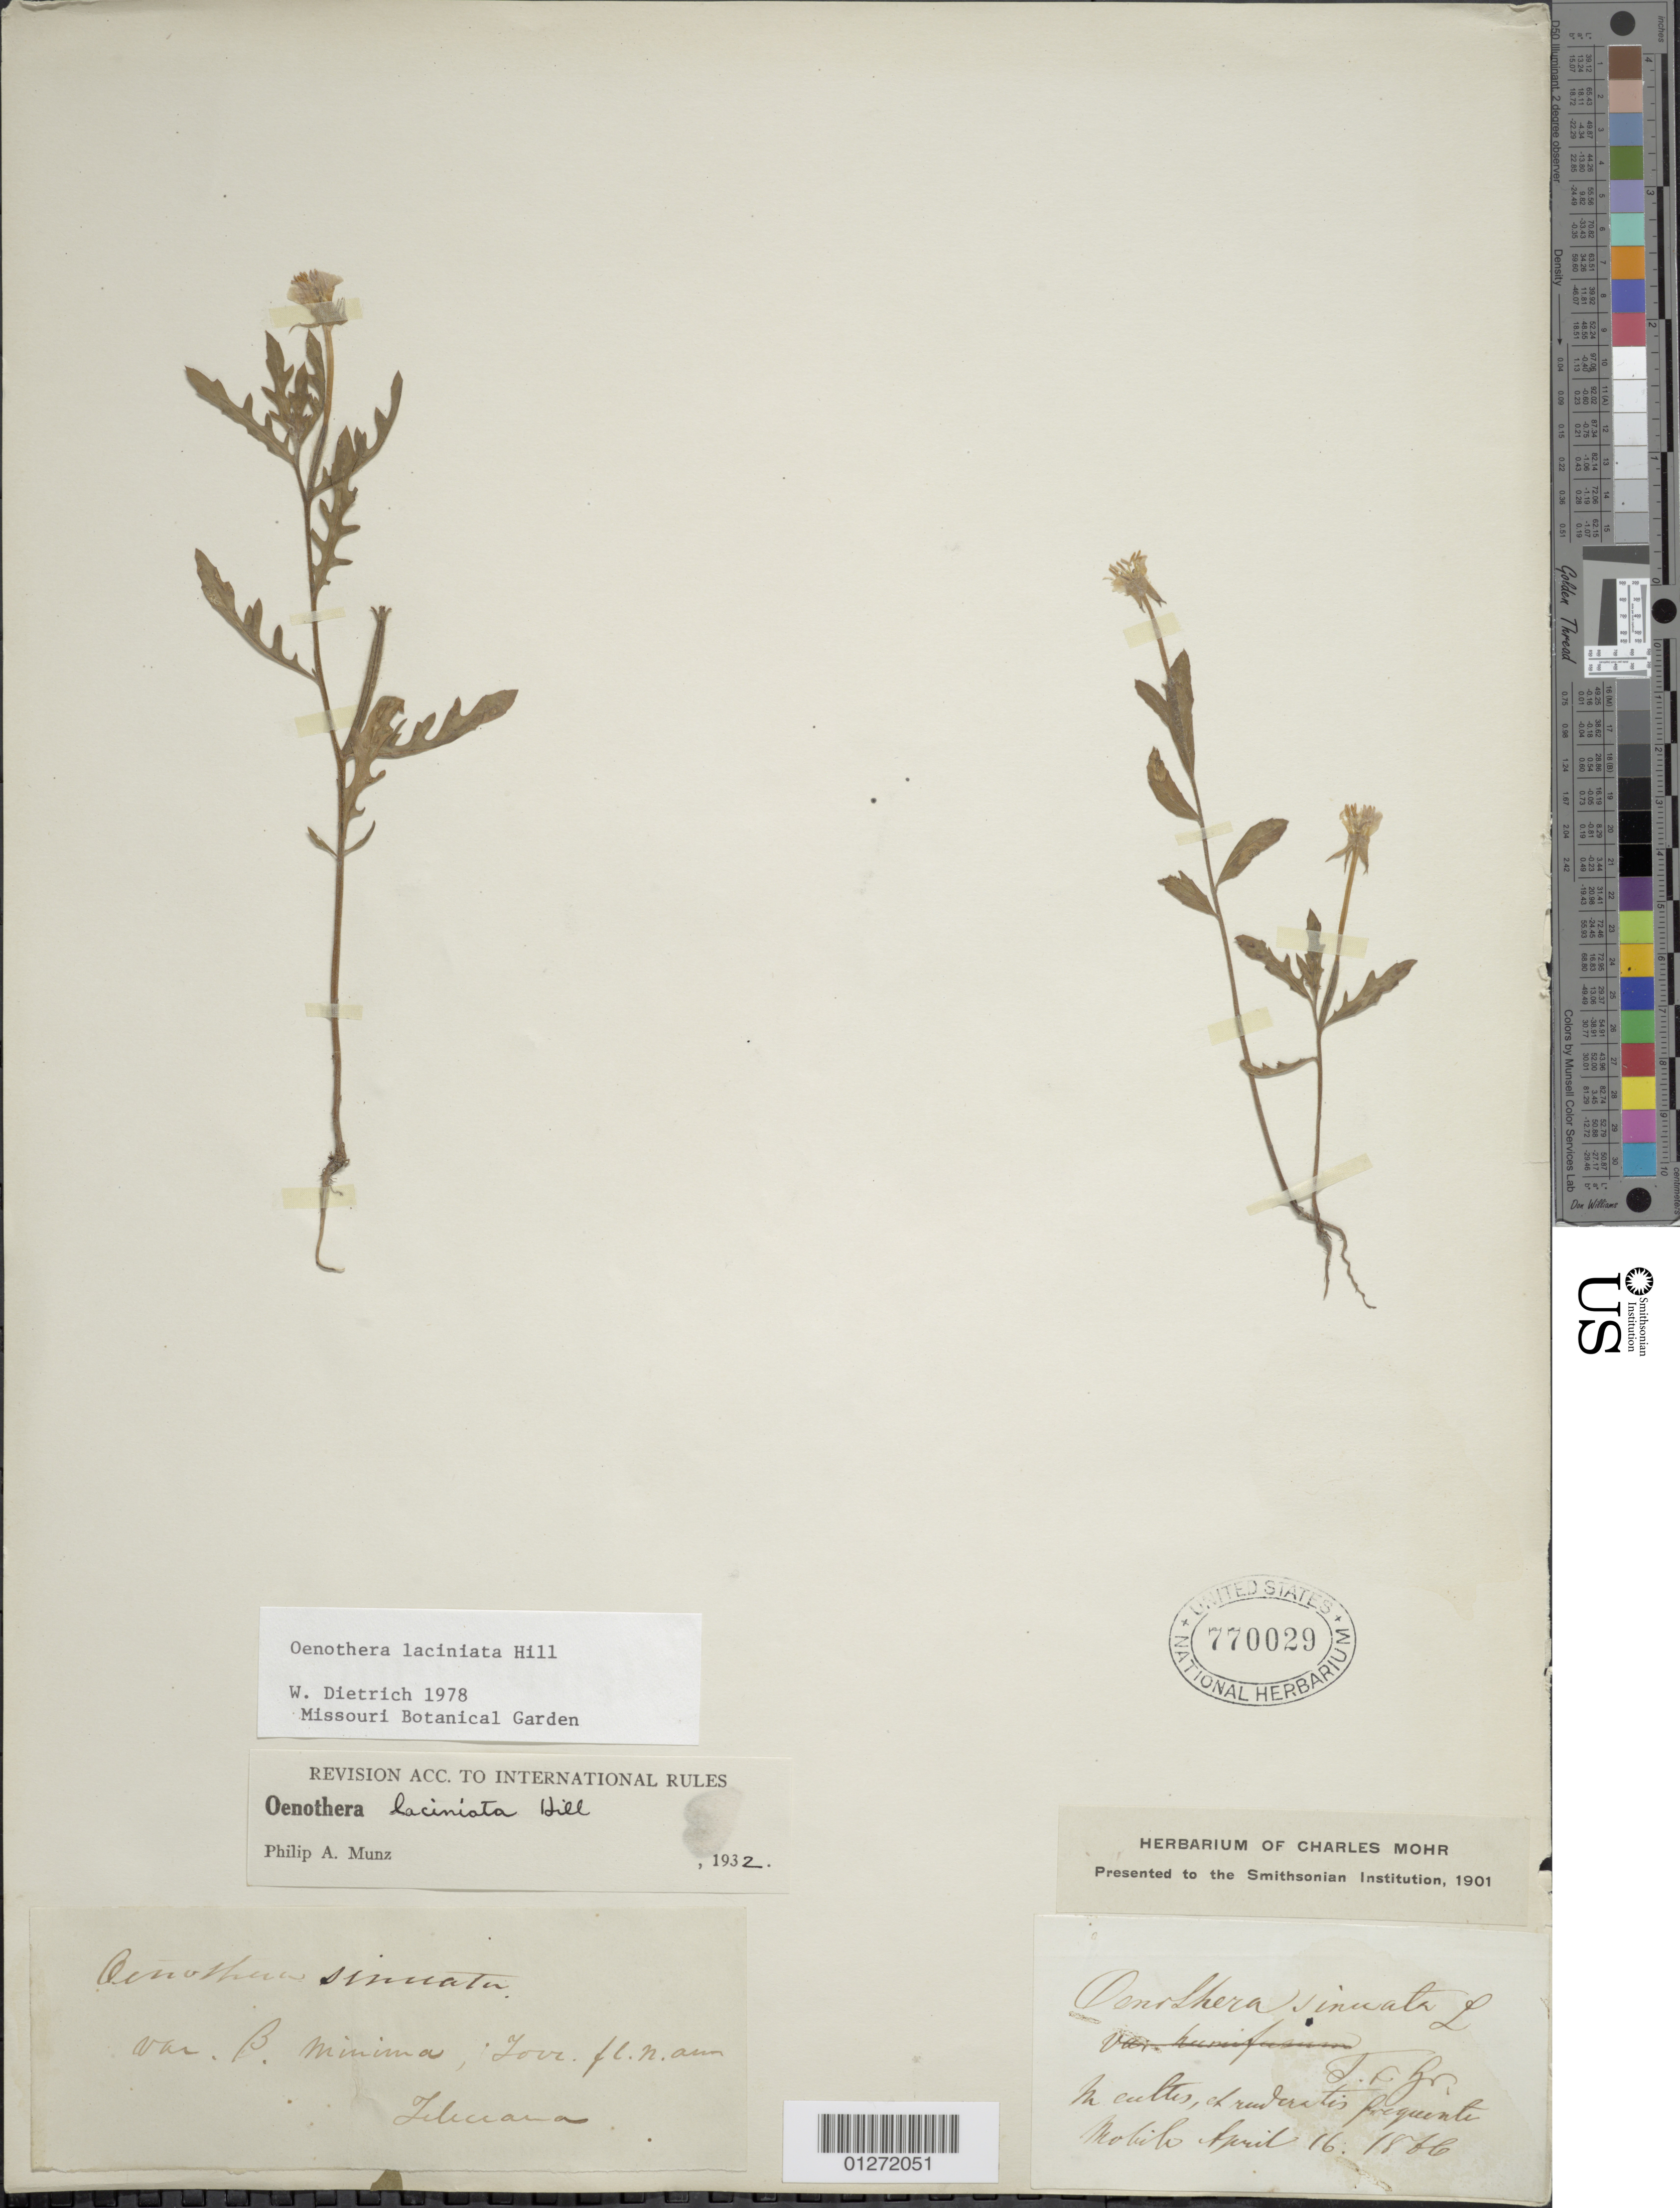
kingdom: Plantae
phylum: Tracheophyta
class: Magnoliopsida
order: Myrtales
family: Onagraceae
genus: Oenothera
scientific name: Oenothera laciniata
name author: Hill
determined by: Dietrich, W.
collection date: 1876-04-16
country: United States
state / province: Alabama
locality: Mobile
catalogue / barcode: US 770029